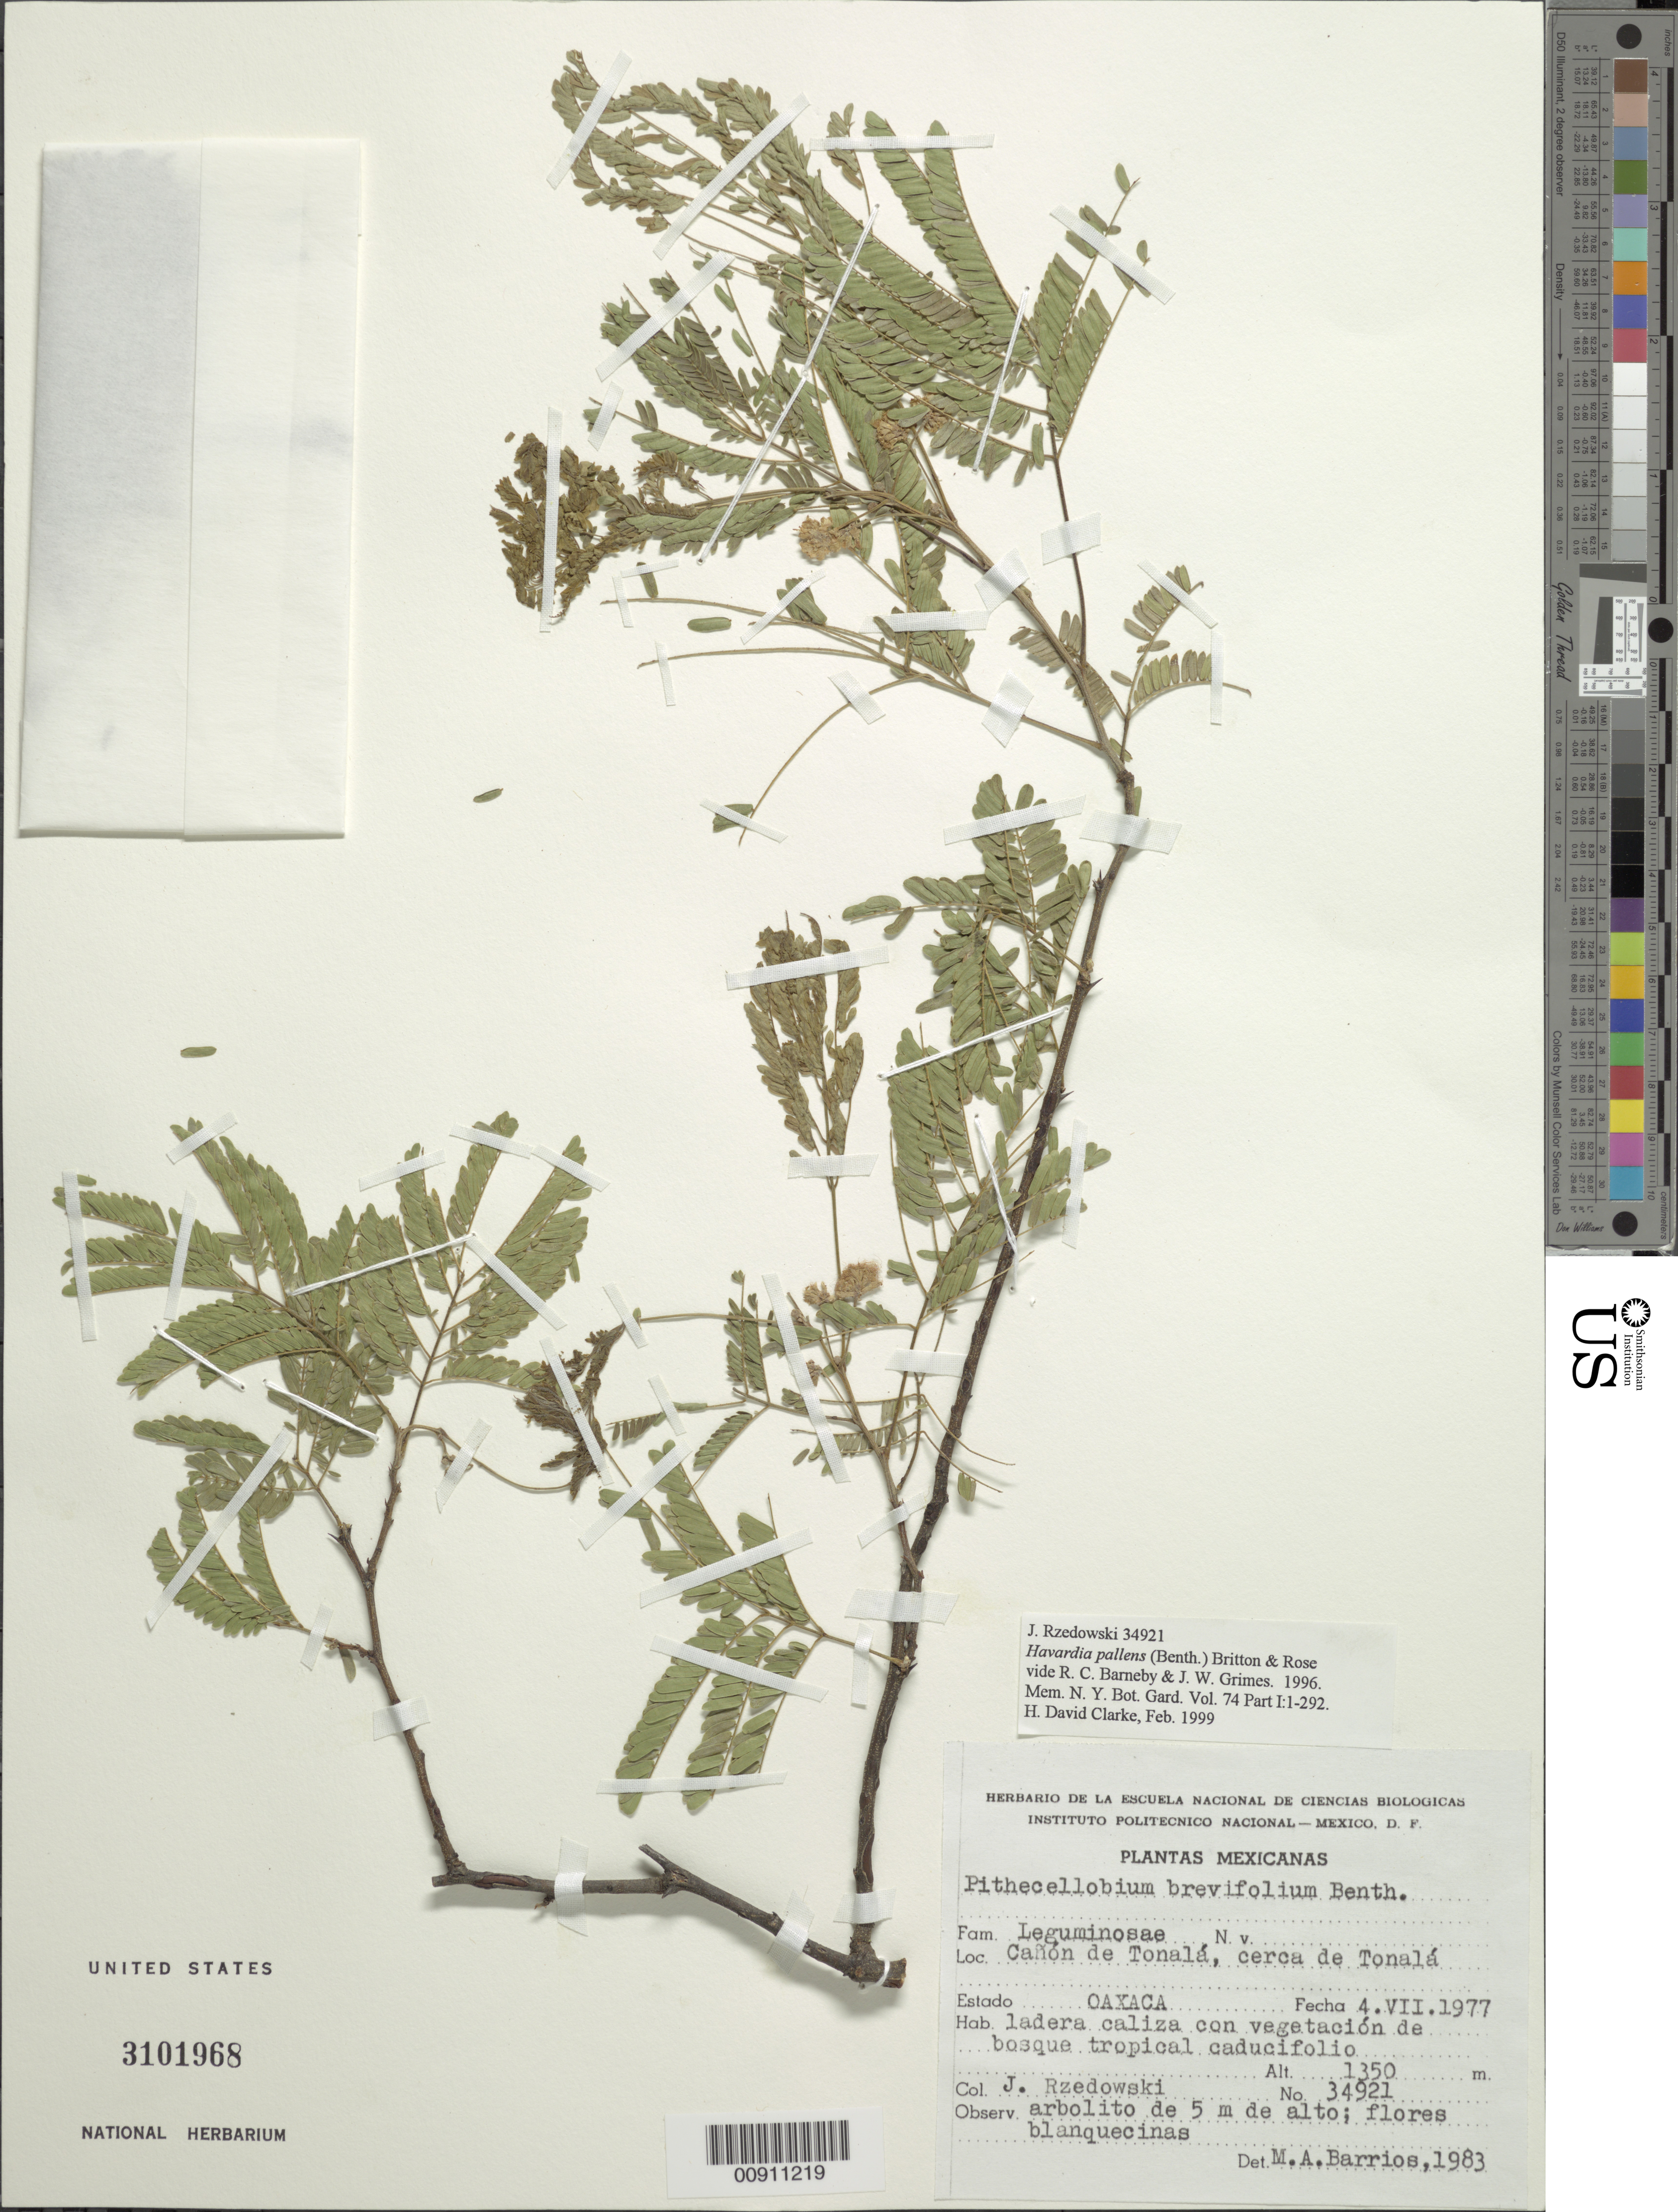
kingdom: Plantae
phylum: Tracheophyta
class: Magnoliopsida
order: Fabales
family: Fabaceae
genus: Havardia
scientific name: Havardia pallens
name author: (Benth.) Britton & Rose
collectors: J. Rzedowski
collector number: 34921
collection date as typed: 04 Jul 1977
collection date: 1977-07-04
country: Mexico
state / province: Oaxaca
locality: Cañon de Tonalá, cerca de Tonalá, Estado Oaxaca.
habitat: Ladera caliza con vegetación de bosque tropical caducifolio.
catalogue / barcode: US 3101968